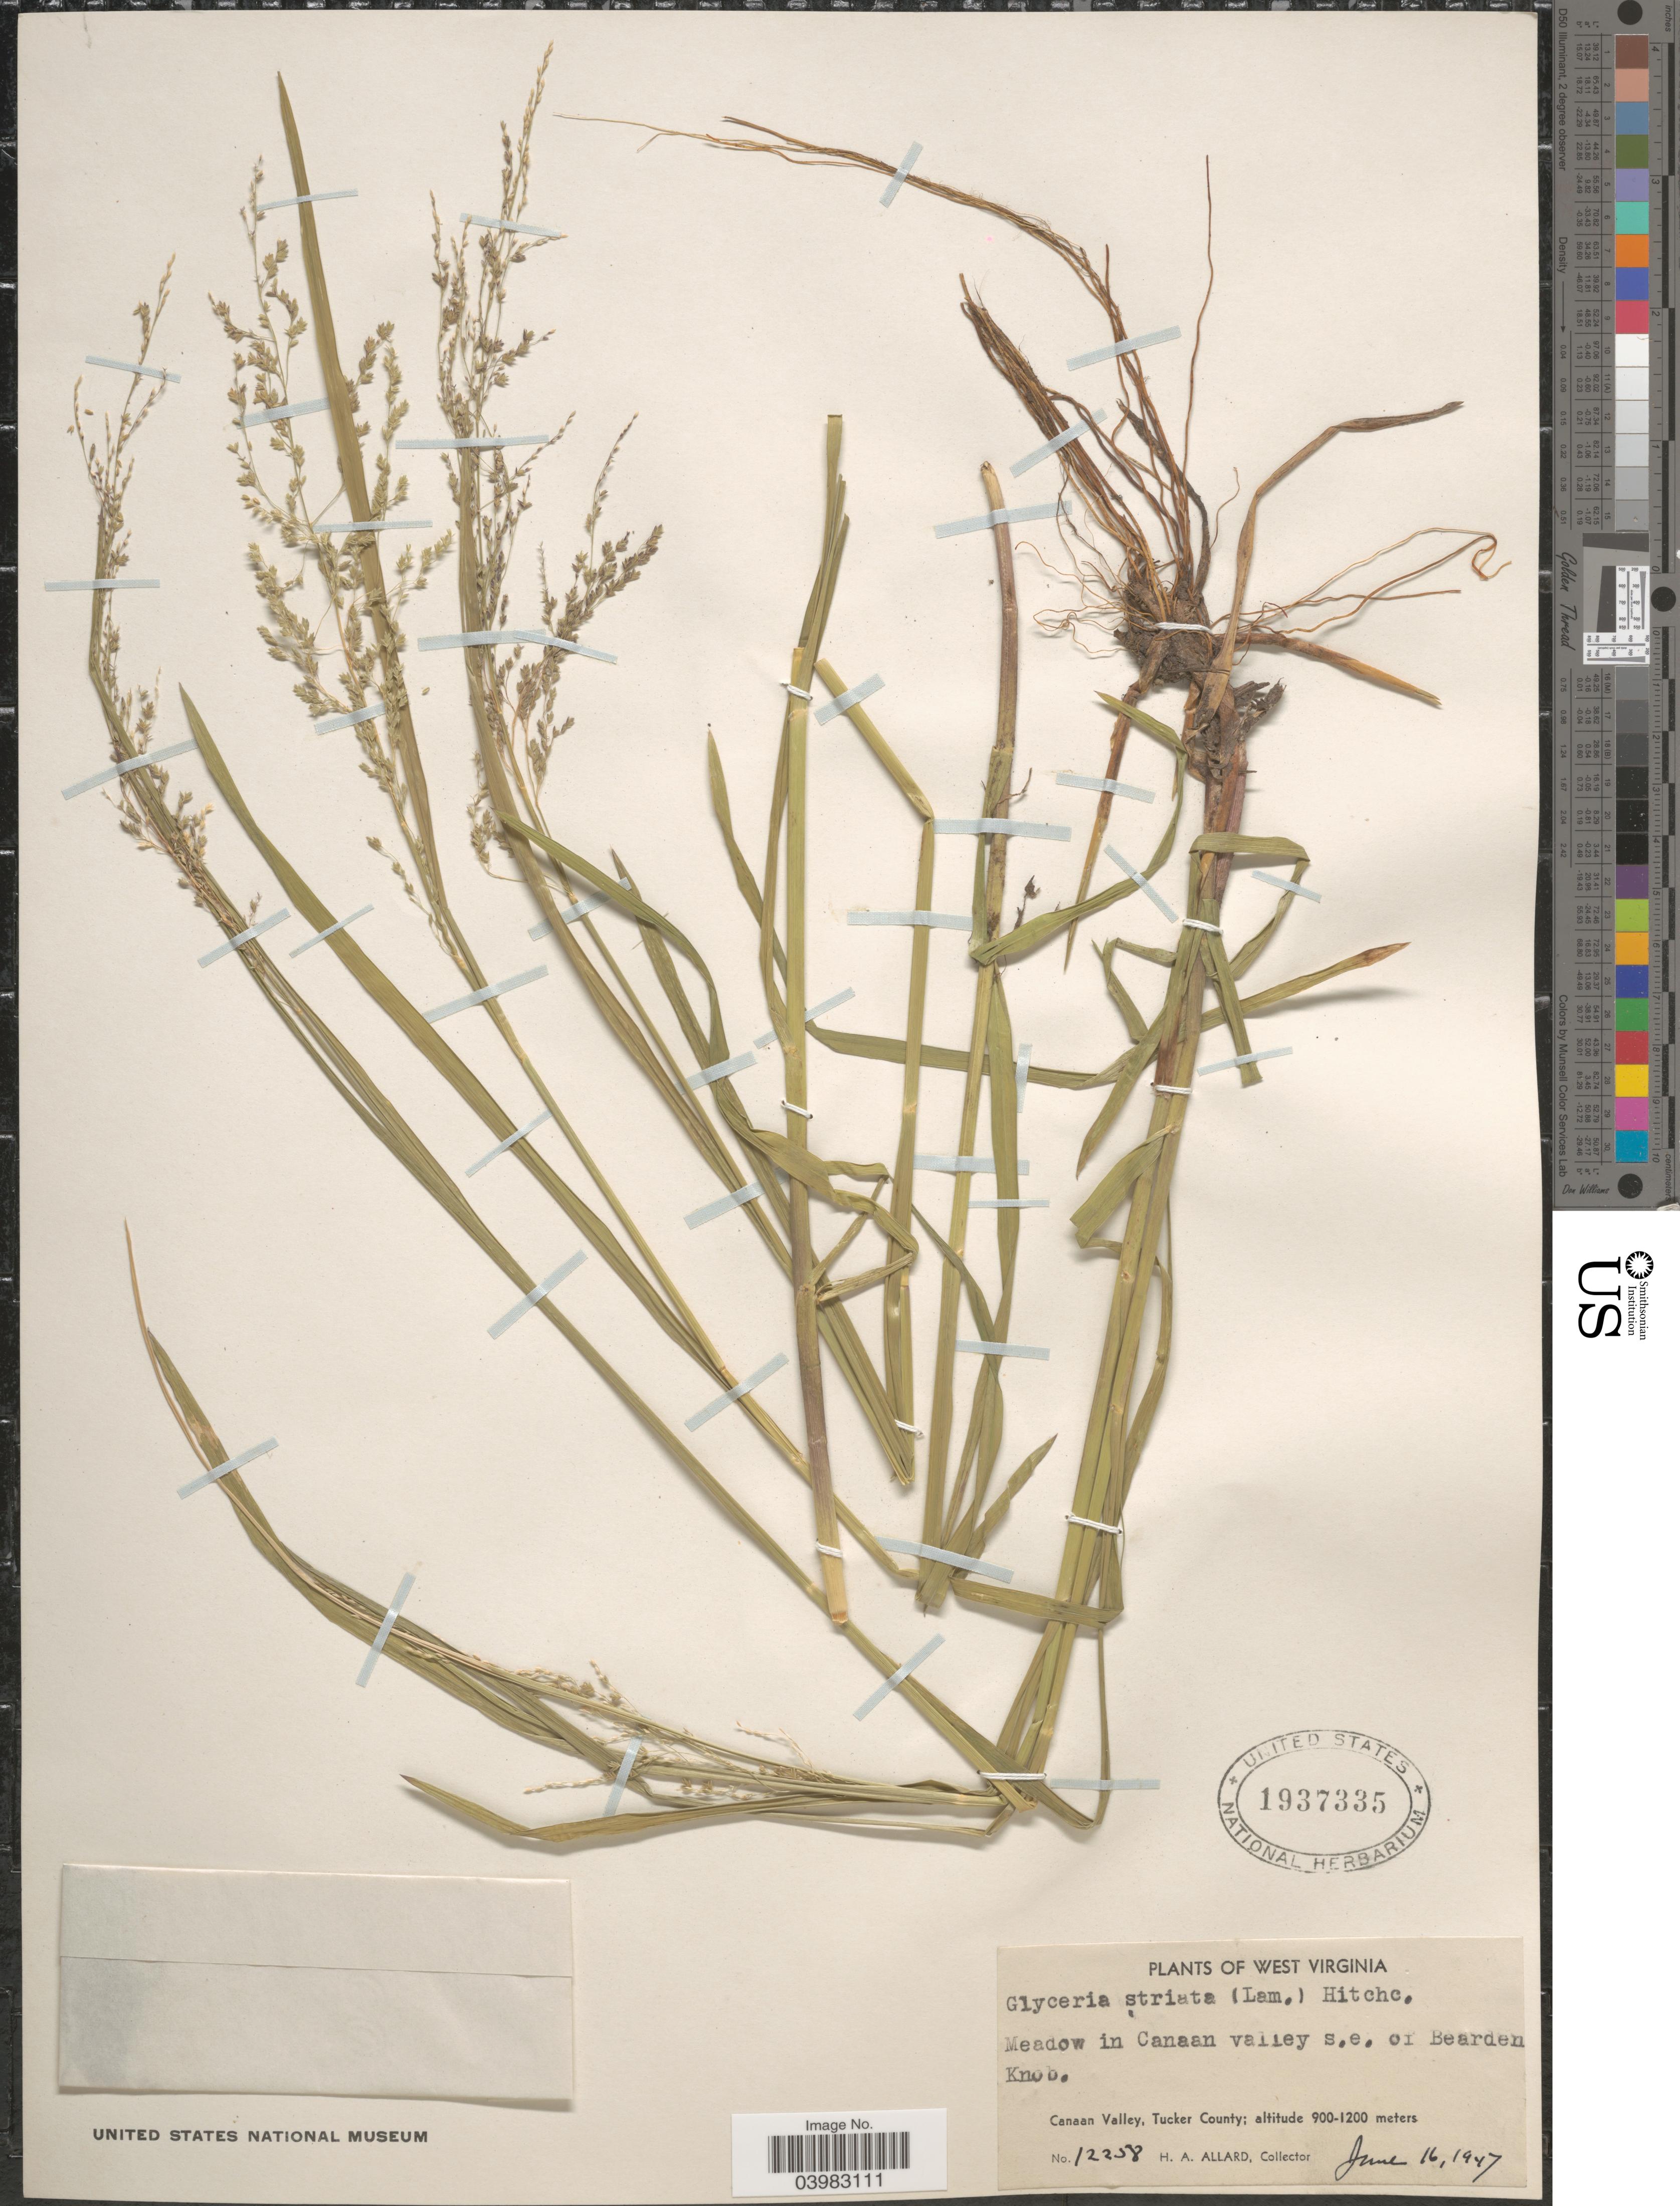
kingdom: Plantae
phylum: Tracheophyta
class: Liliopsida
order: Poales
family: Poaceae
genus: Glyceria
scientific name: Glyceria canadensis var. laxa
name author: (Scribn.) Hitchc.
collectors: H. A. Allard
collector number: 12258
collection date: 1947-06-16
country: United States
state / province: West Virginia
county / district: Tucker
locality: Meadow in Canaan valley, s.e. of Bearden Knob. Canaan Valley, Tucker County.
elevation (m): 900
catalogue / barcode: US 1937335